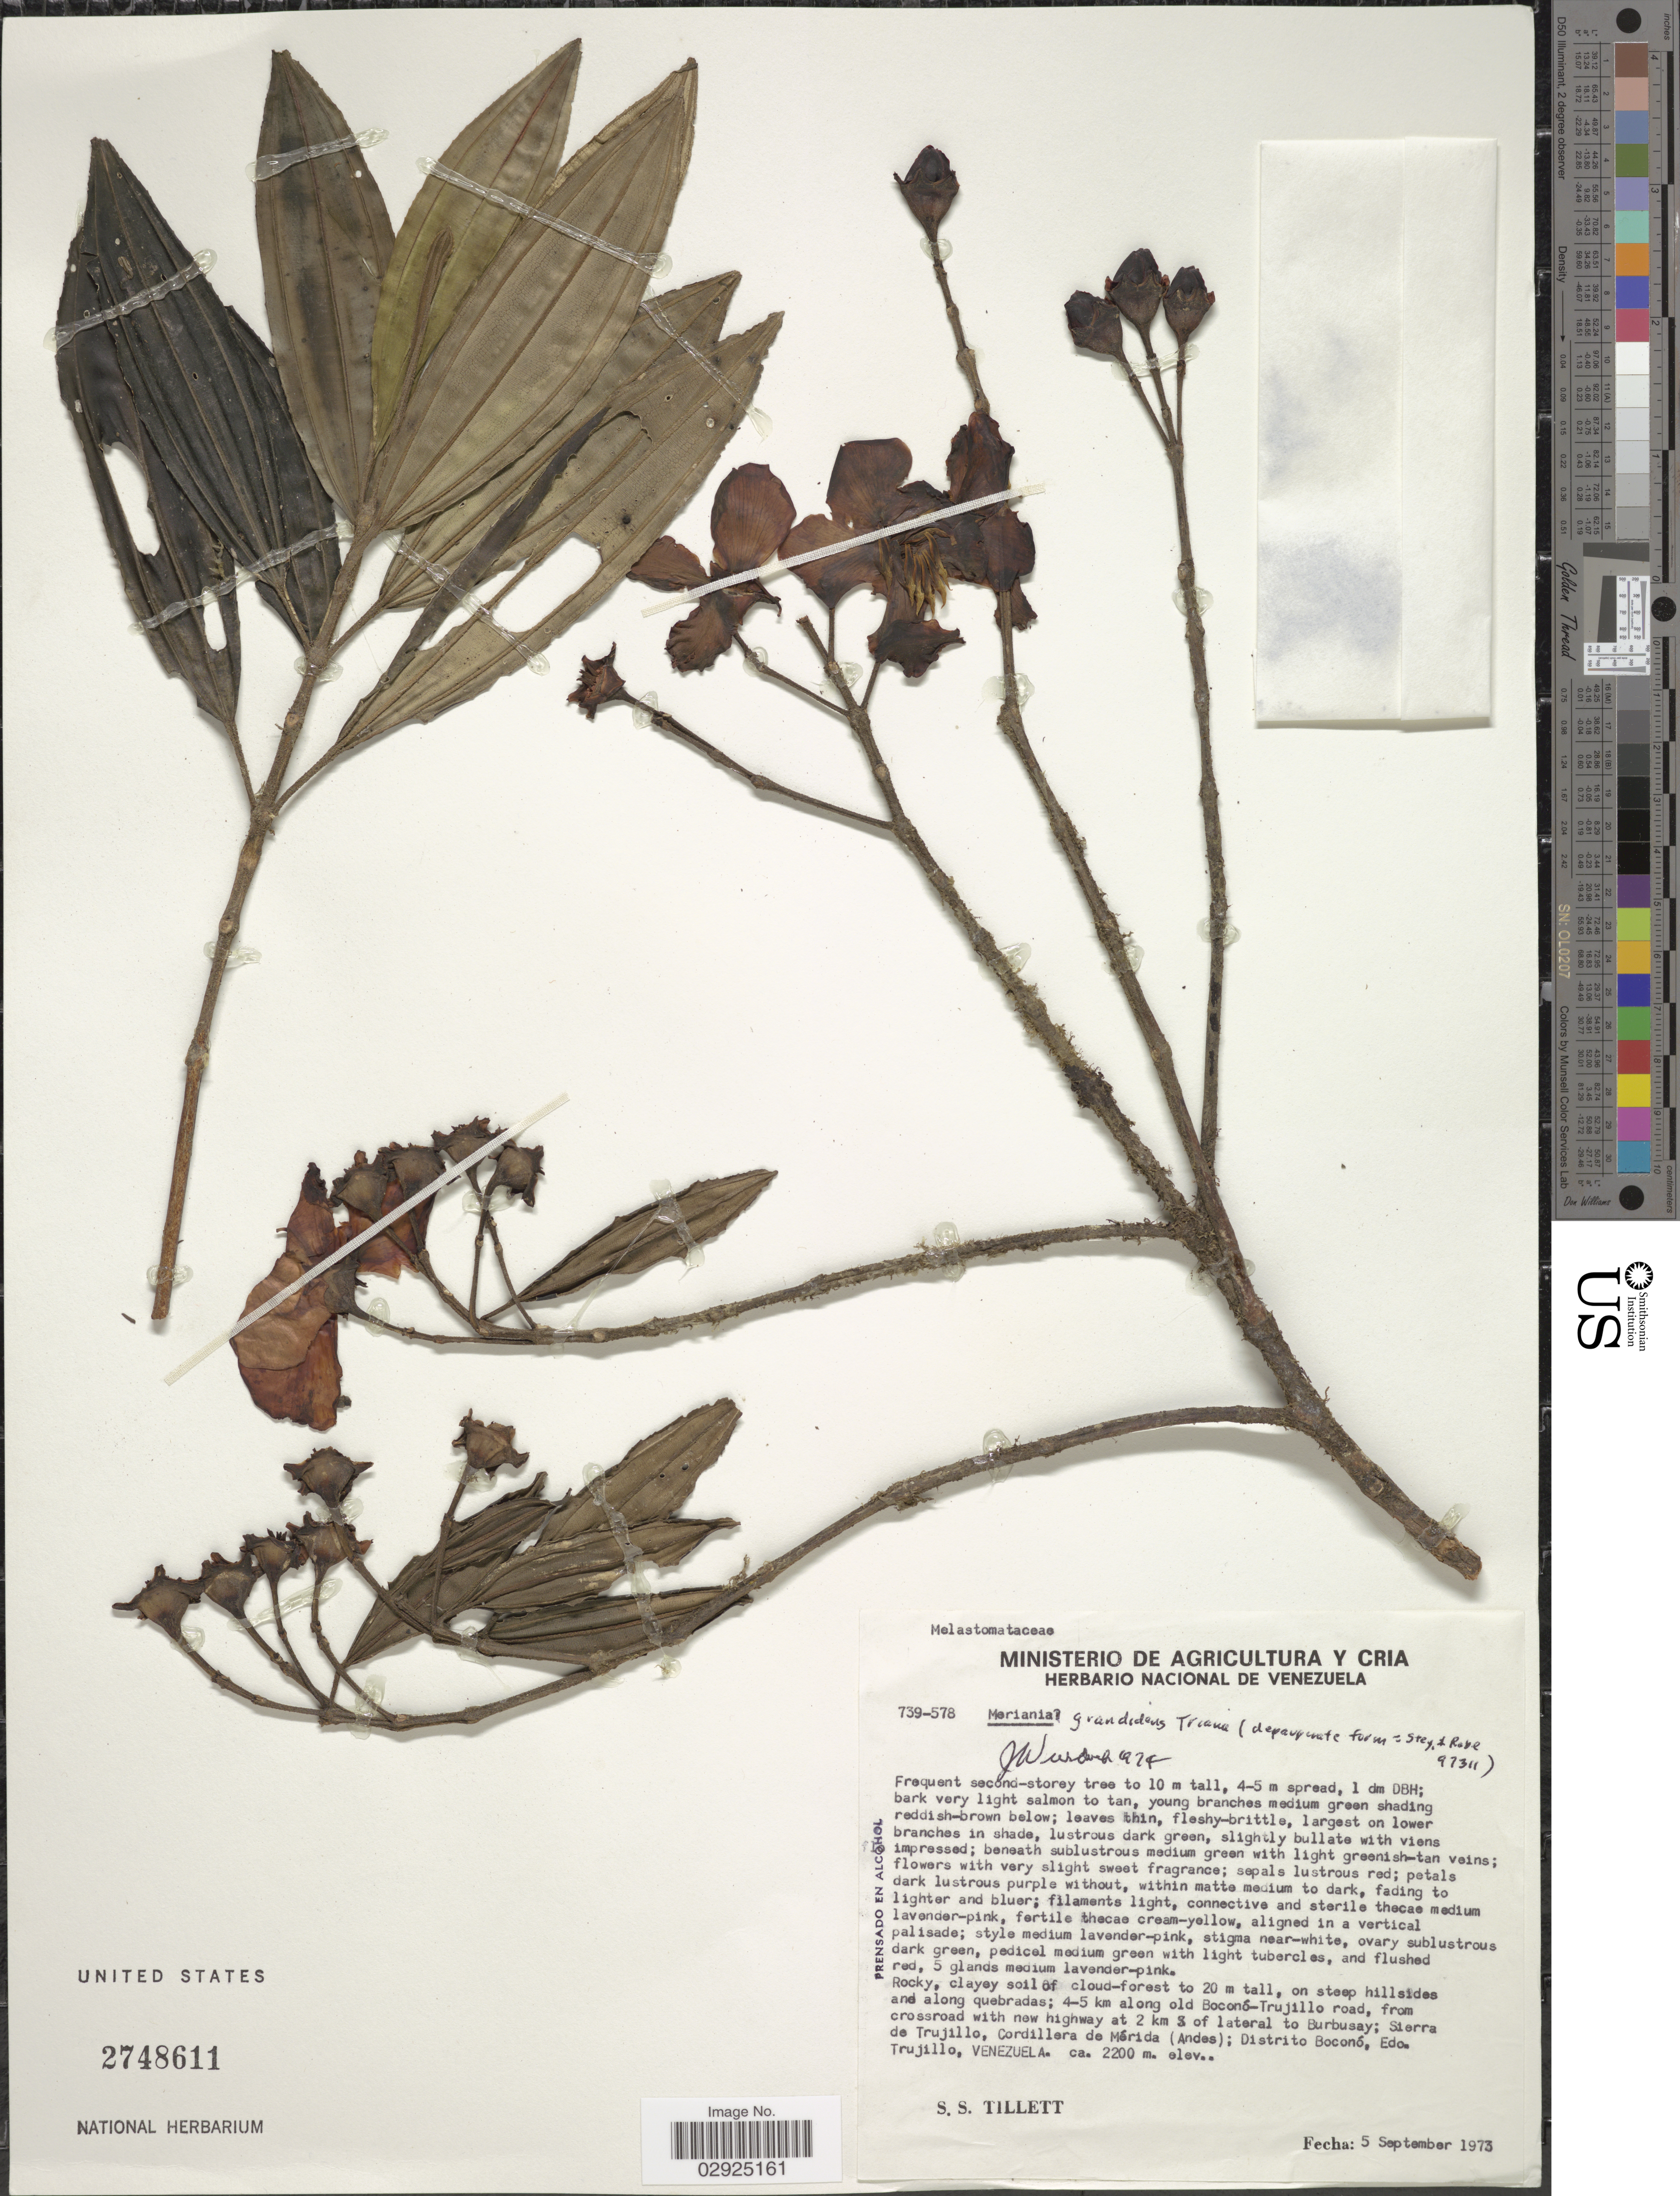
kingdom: Plantae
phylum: Tracheophyta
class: Magnoliopsida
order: Myrtales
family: Melastomataceae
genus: Meriania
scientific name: Meriania grandidens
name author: Triana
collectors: S. S. Tillett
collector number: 739-578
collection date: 1973-09-05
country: Venezuela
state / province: Trujillo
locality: On steep hillsides and along quebradas; 4-5 km along old Boconó-Trujillo road, from crossroad with new highway at 2 km of lateral to Burbusay; Sierra de Trujilo, Cordillera de Mérida (Andes); Distrito Boconó.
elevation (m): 2200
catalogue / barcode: US 2748611